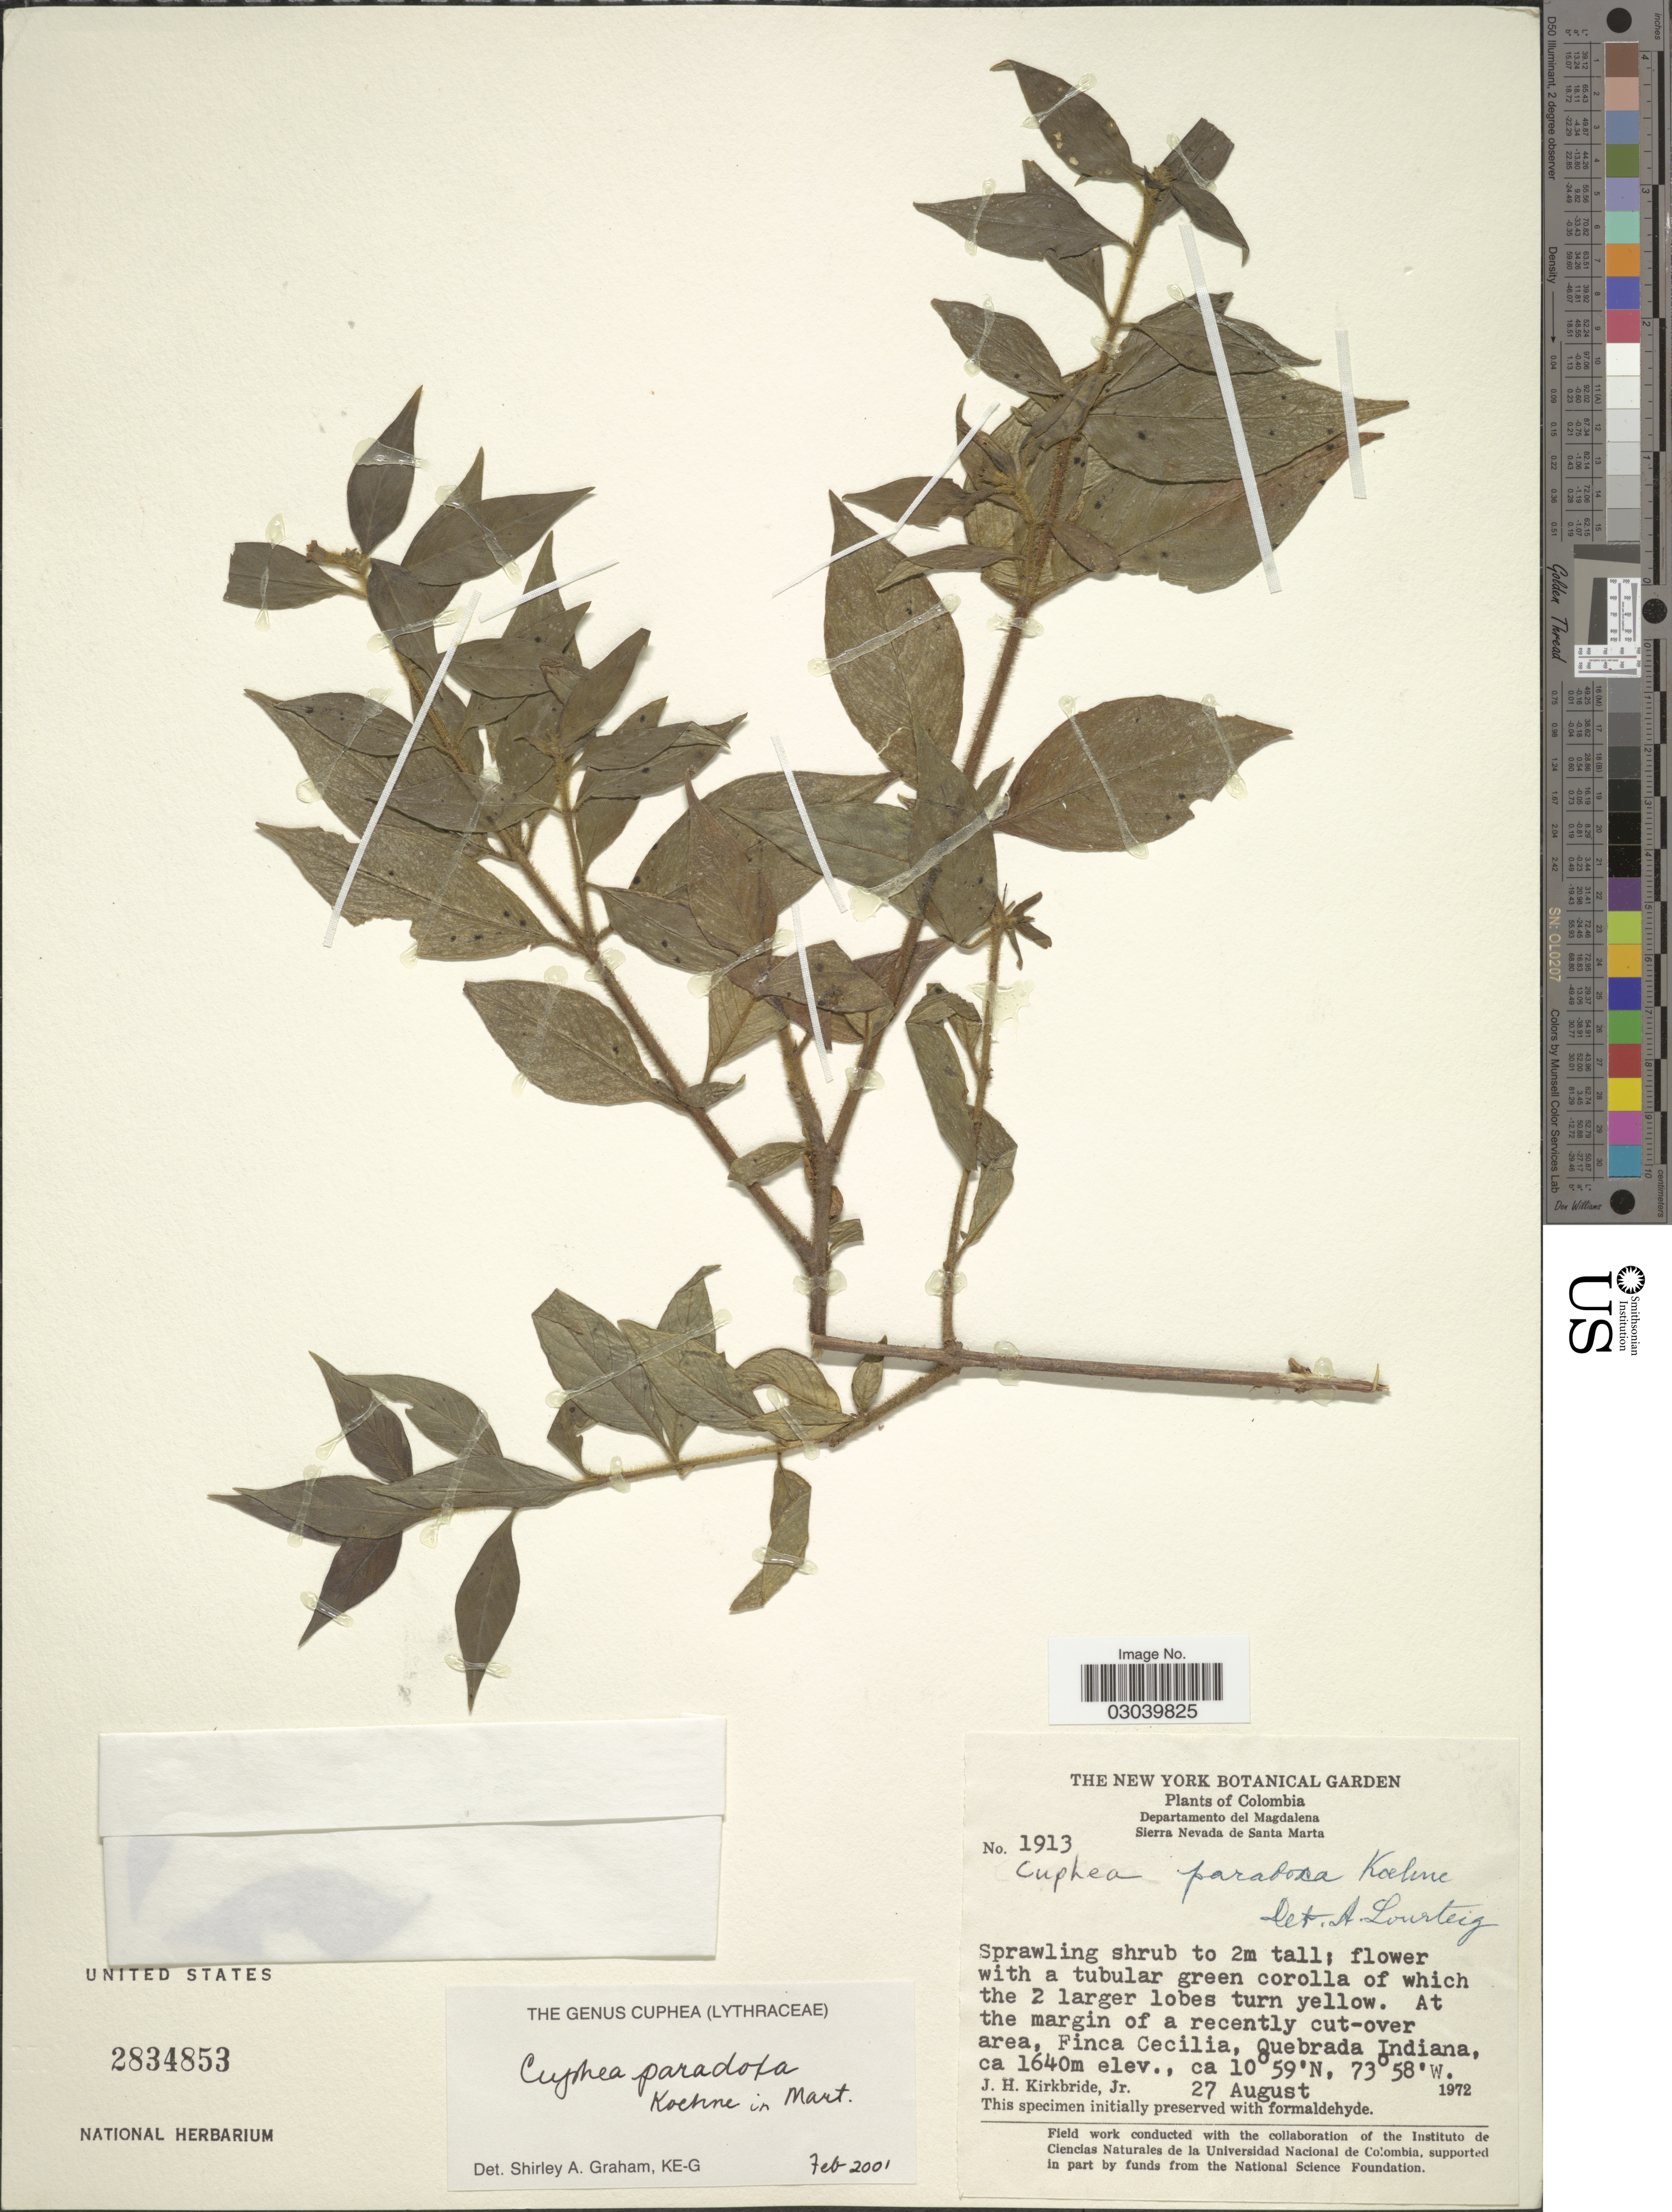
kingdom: Plantae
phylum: Tracheophyta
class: Magnoliopsida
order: Myrtales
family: Lythraceae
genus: Cuphea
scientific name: Cuphea paradoxa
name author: Koehne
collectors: J. H. Kirkbride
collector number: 1913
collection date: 1972-08-27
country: Colombia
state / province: Magdalena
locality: Departamento del Magdalena. Sierra Nevada de Santa Marta. At the margin of a recently cut-over area, Finca Cecilia, Quebrada Indiana.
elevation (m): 1640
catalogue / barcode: US 2834853